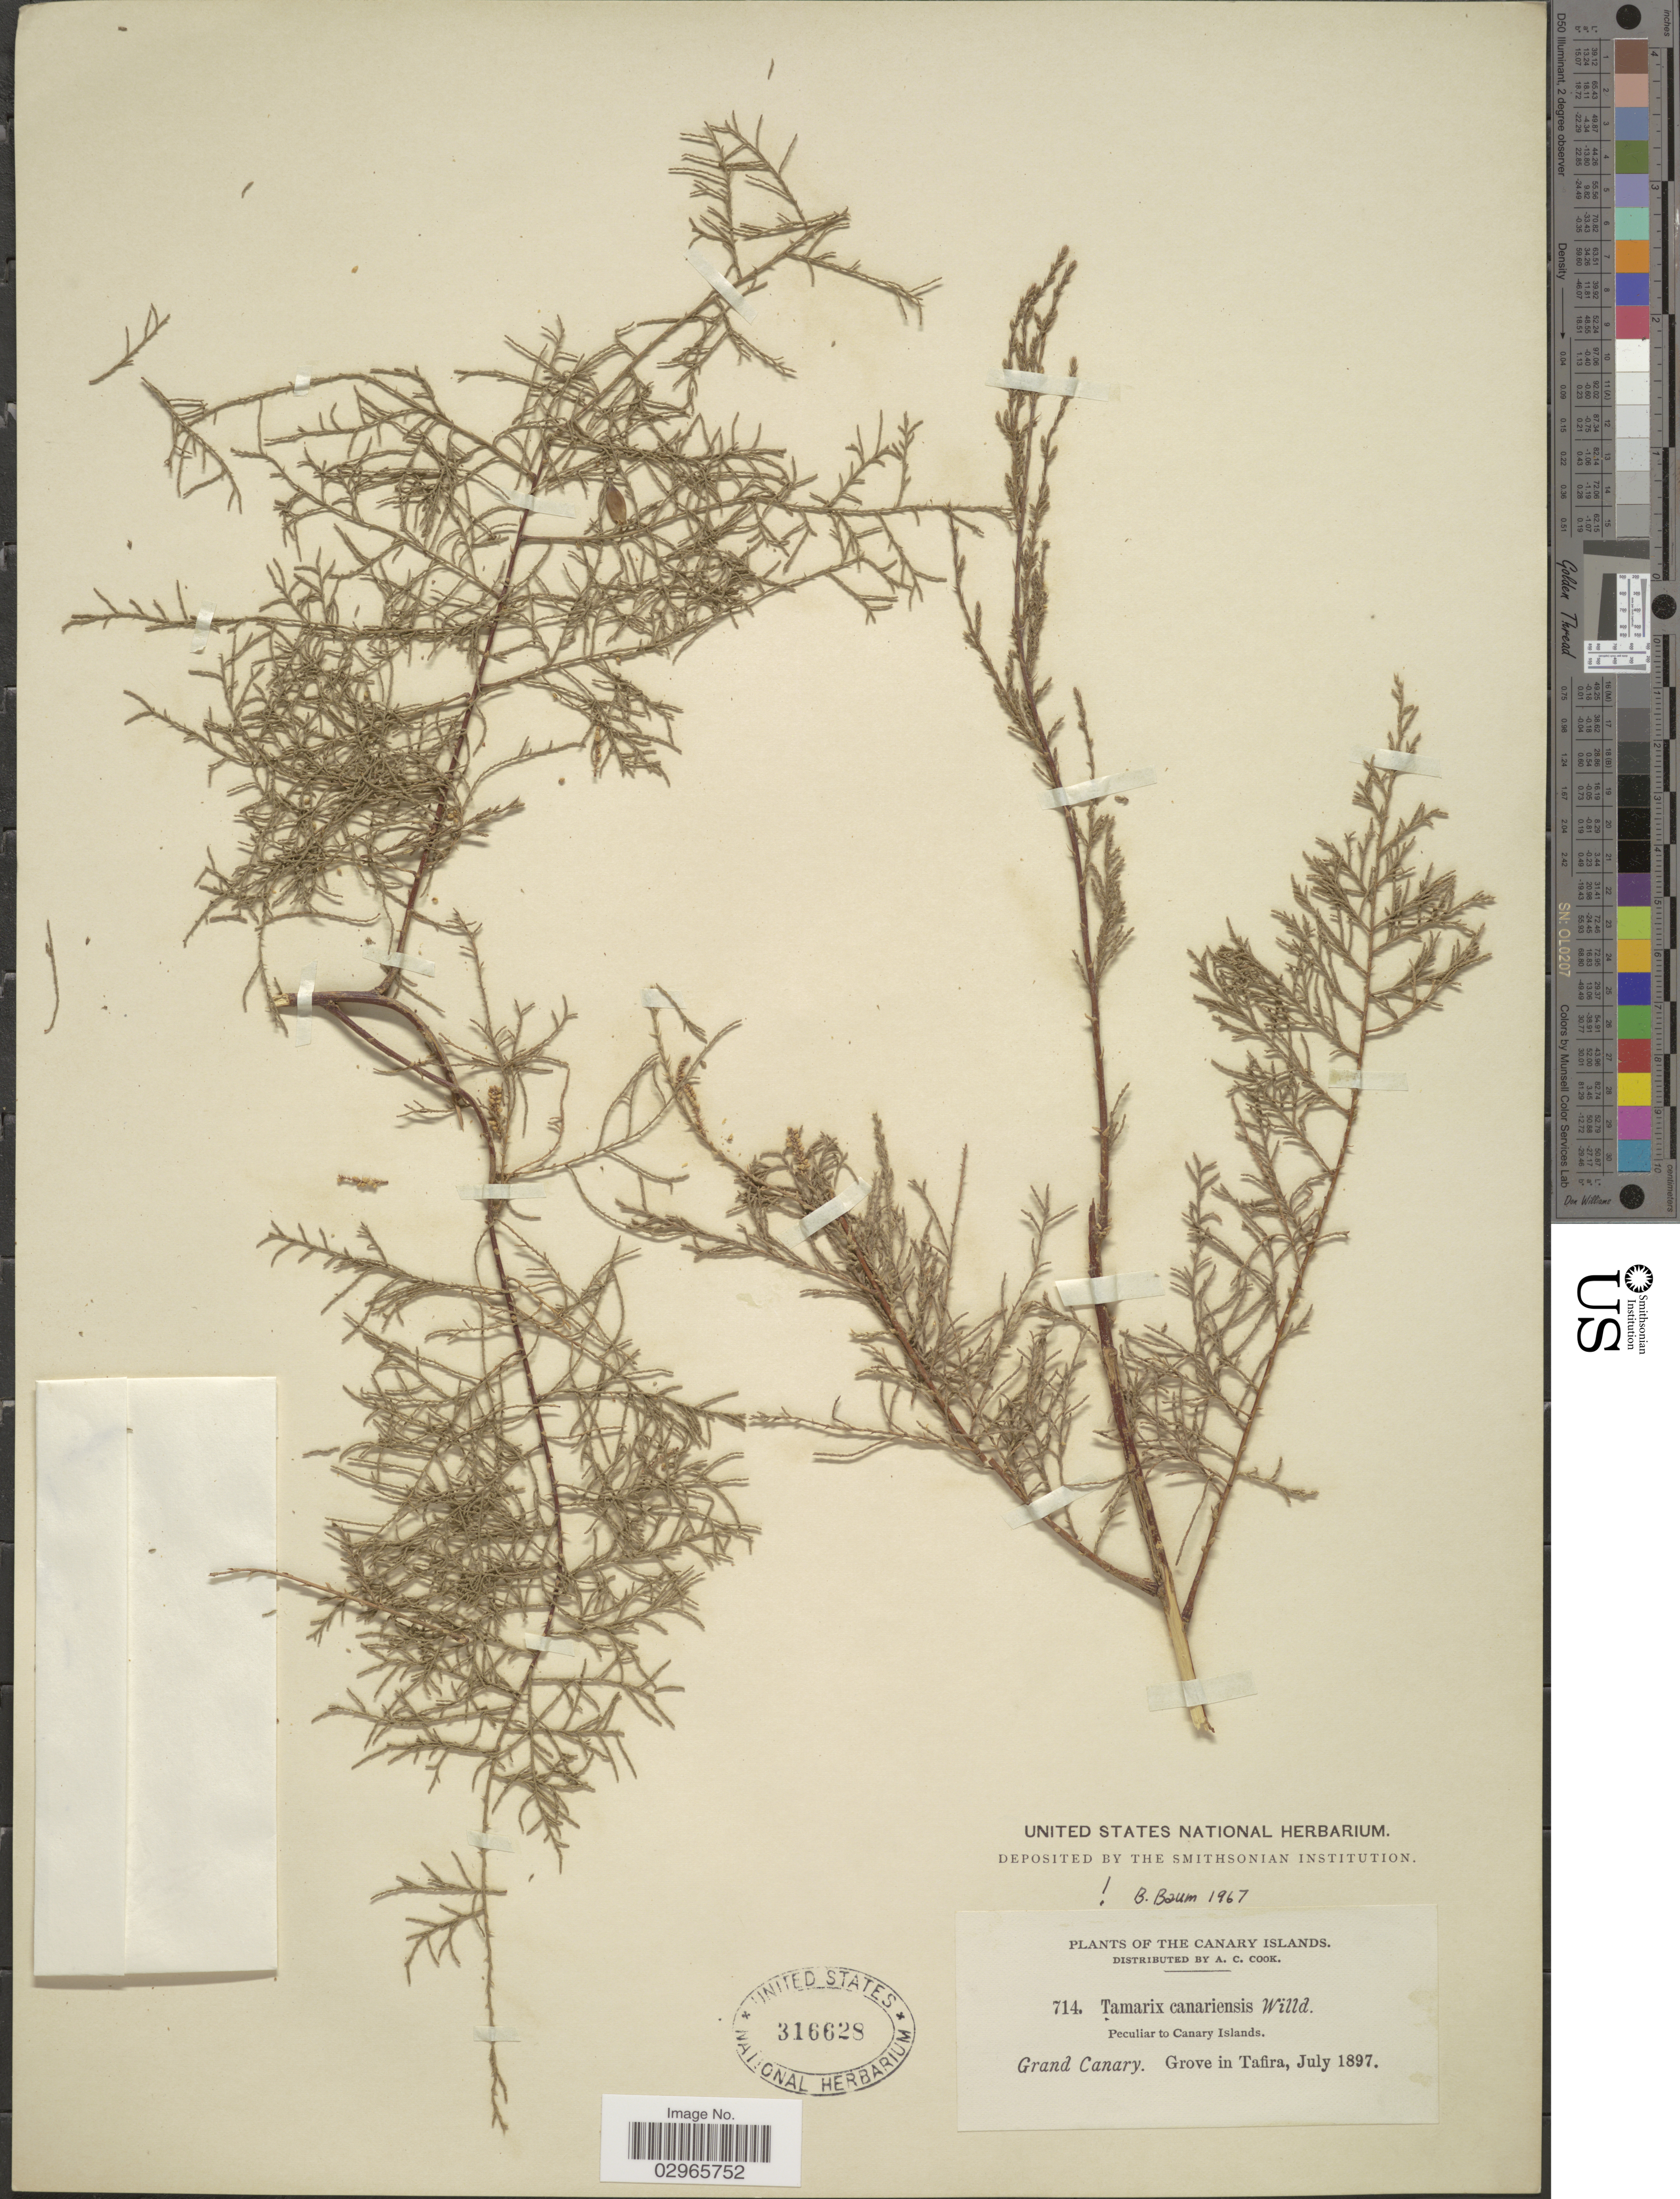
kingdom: Plantae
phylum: Tracheophyta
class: Magnoliopsida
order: Caryophyllales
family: Tamaricaceae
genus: Tamarix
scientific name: Tamarix canariensis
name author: Willd.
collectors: A. Cook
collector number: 714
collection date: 1897-07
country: Spain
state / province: Canarias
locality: The Canary Islands. Grand Canary. Grove in Tafira.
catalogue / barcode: US 316628